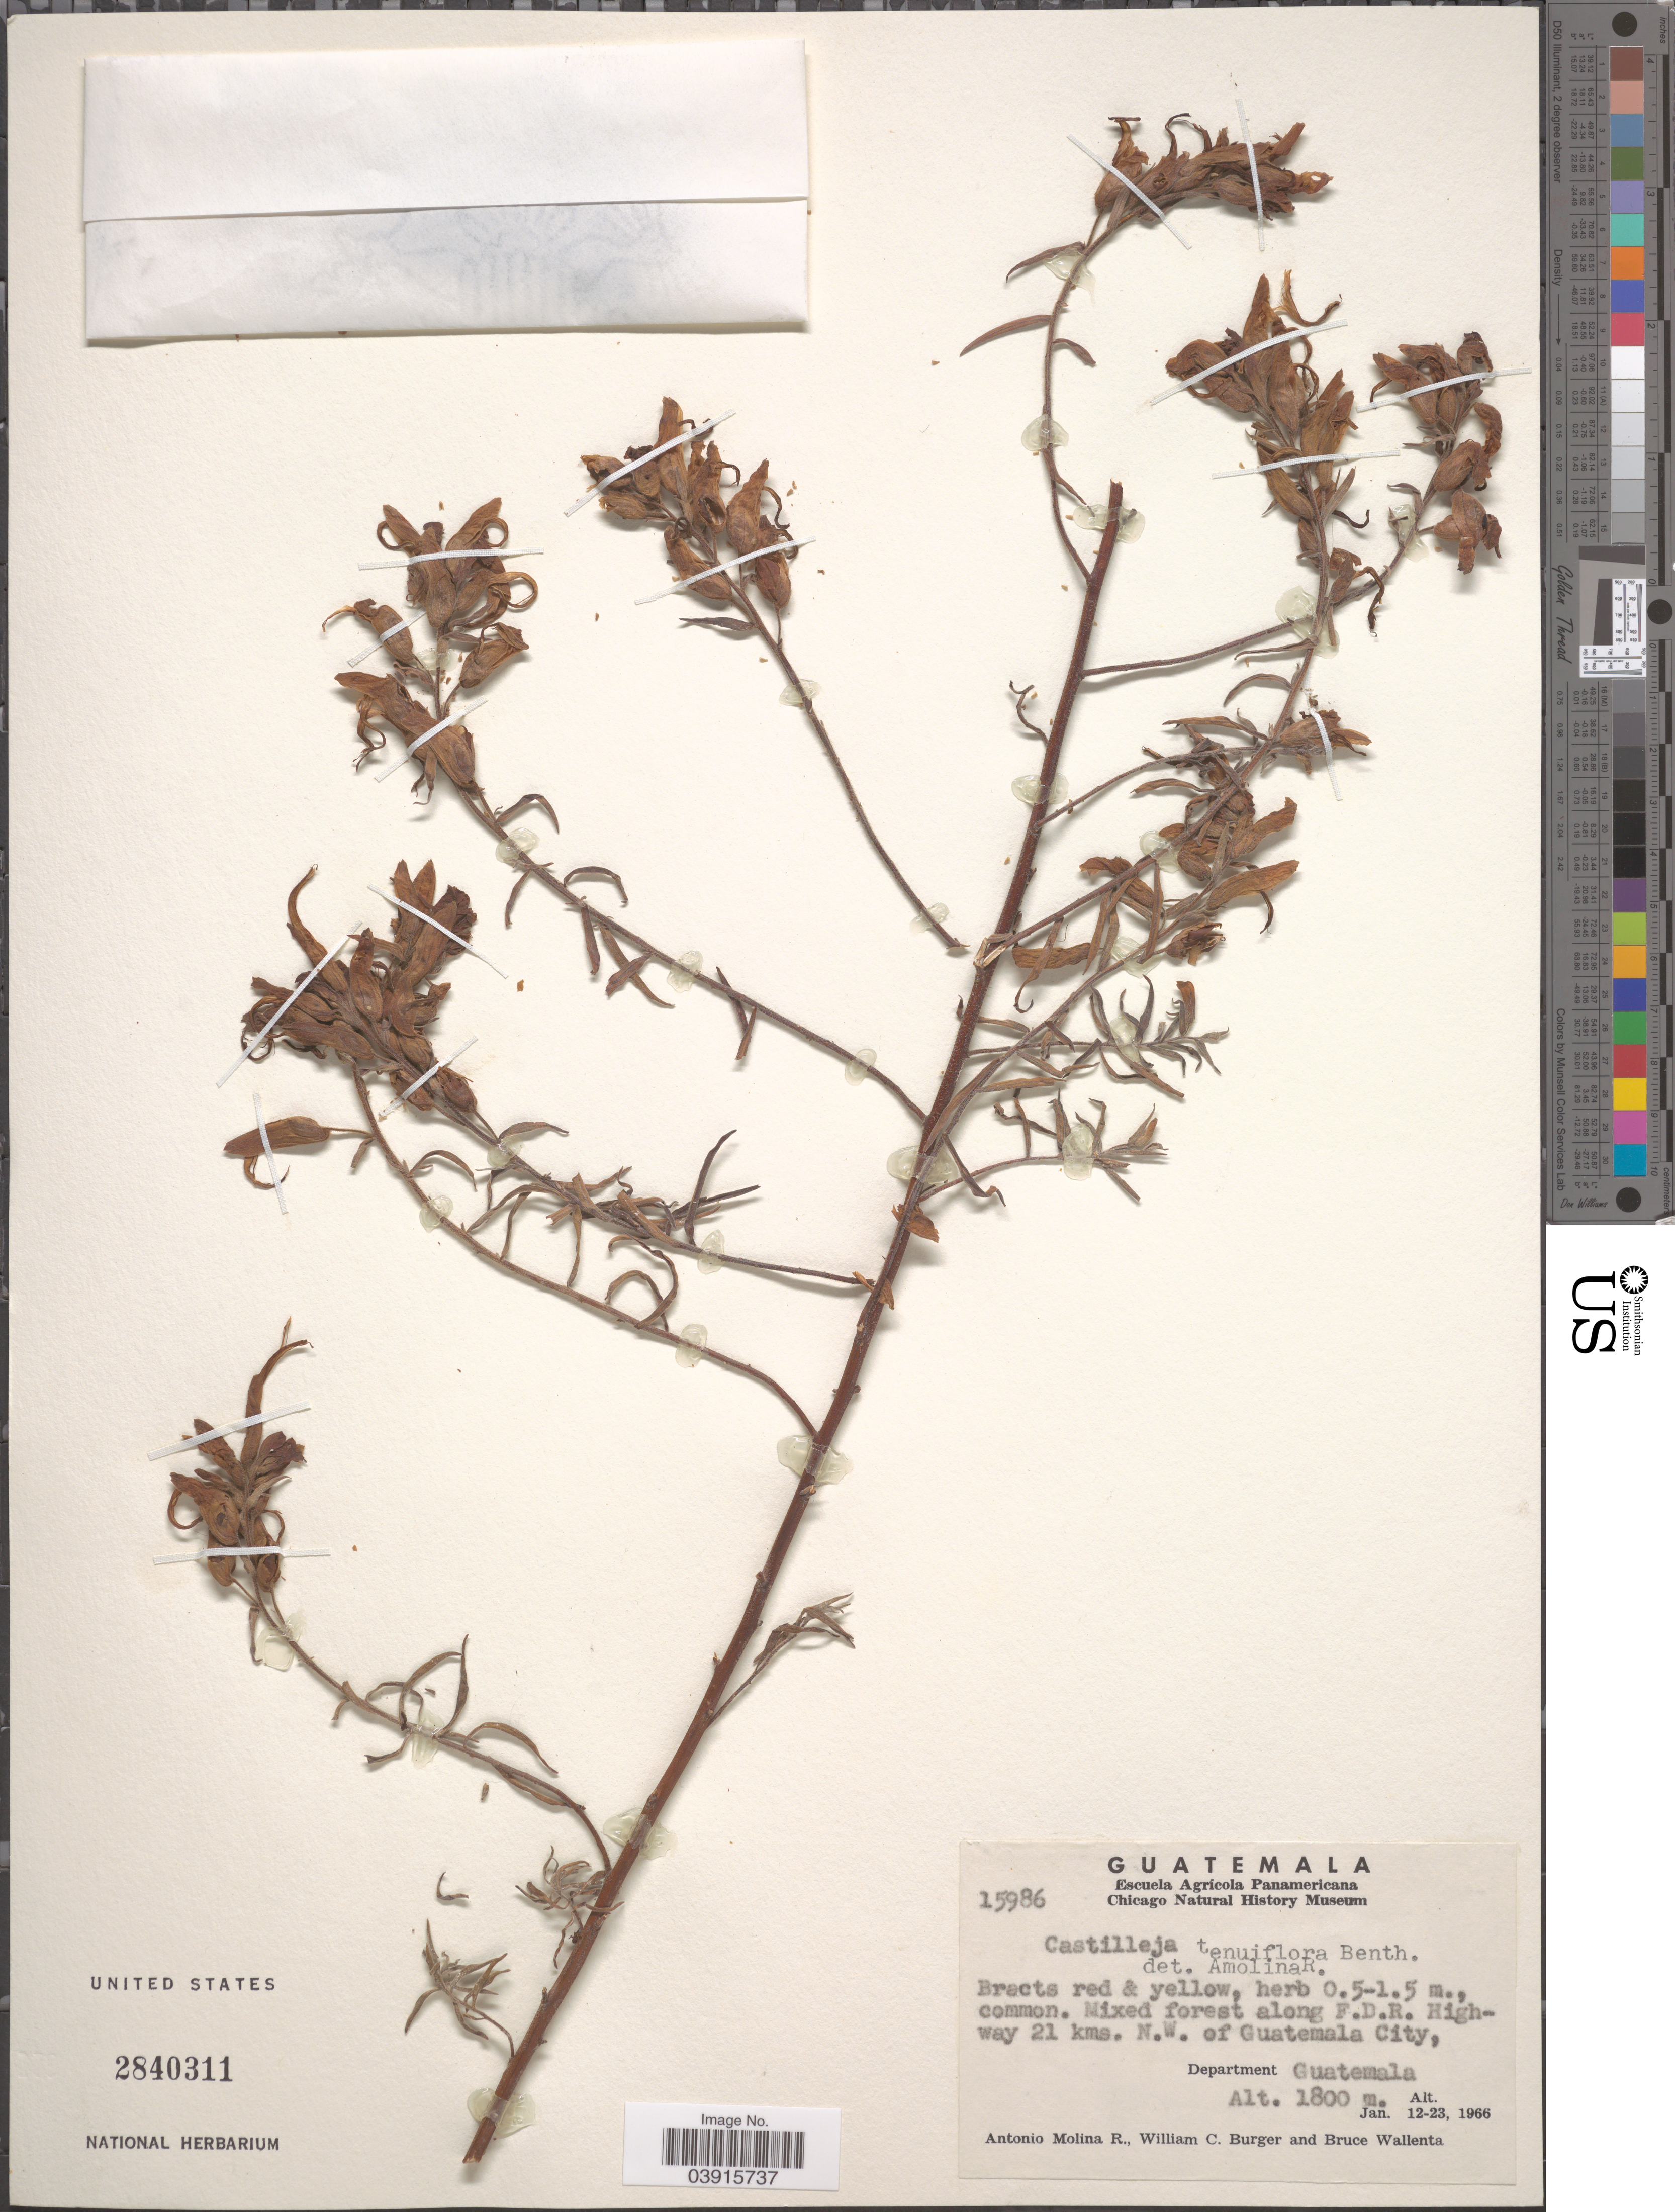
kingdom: Plantae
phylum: Tracheophyta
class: Magnoliopsida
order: Lamiales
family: Orobanchaceae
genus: Castilleja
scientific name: Castilleja tenuiflora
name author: Benth.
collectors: A. Molina R., W. Burger & B. Wallenta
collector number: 15986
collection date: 1966-01-12/1966-01-23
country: Guatemala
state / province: Guatemala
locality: Along F.D.R. Highway 21 kms. N.W. of Guatemala City. Department Guatemala.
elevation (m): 1800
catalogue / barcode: US 2840311